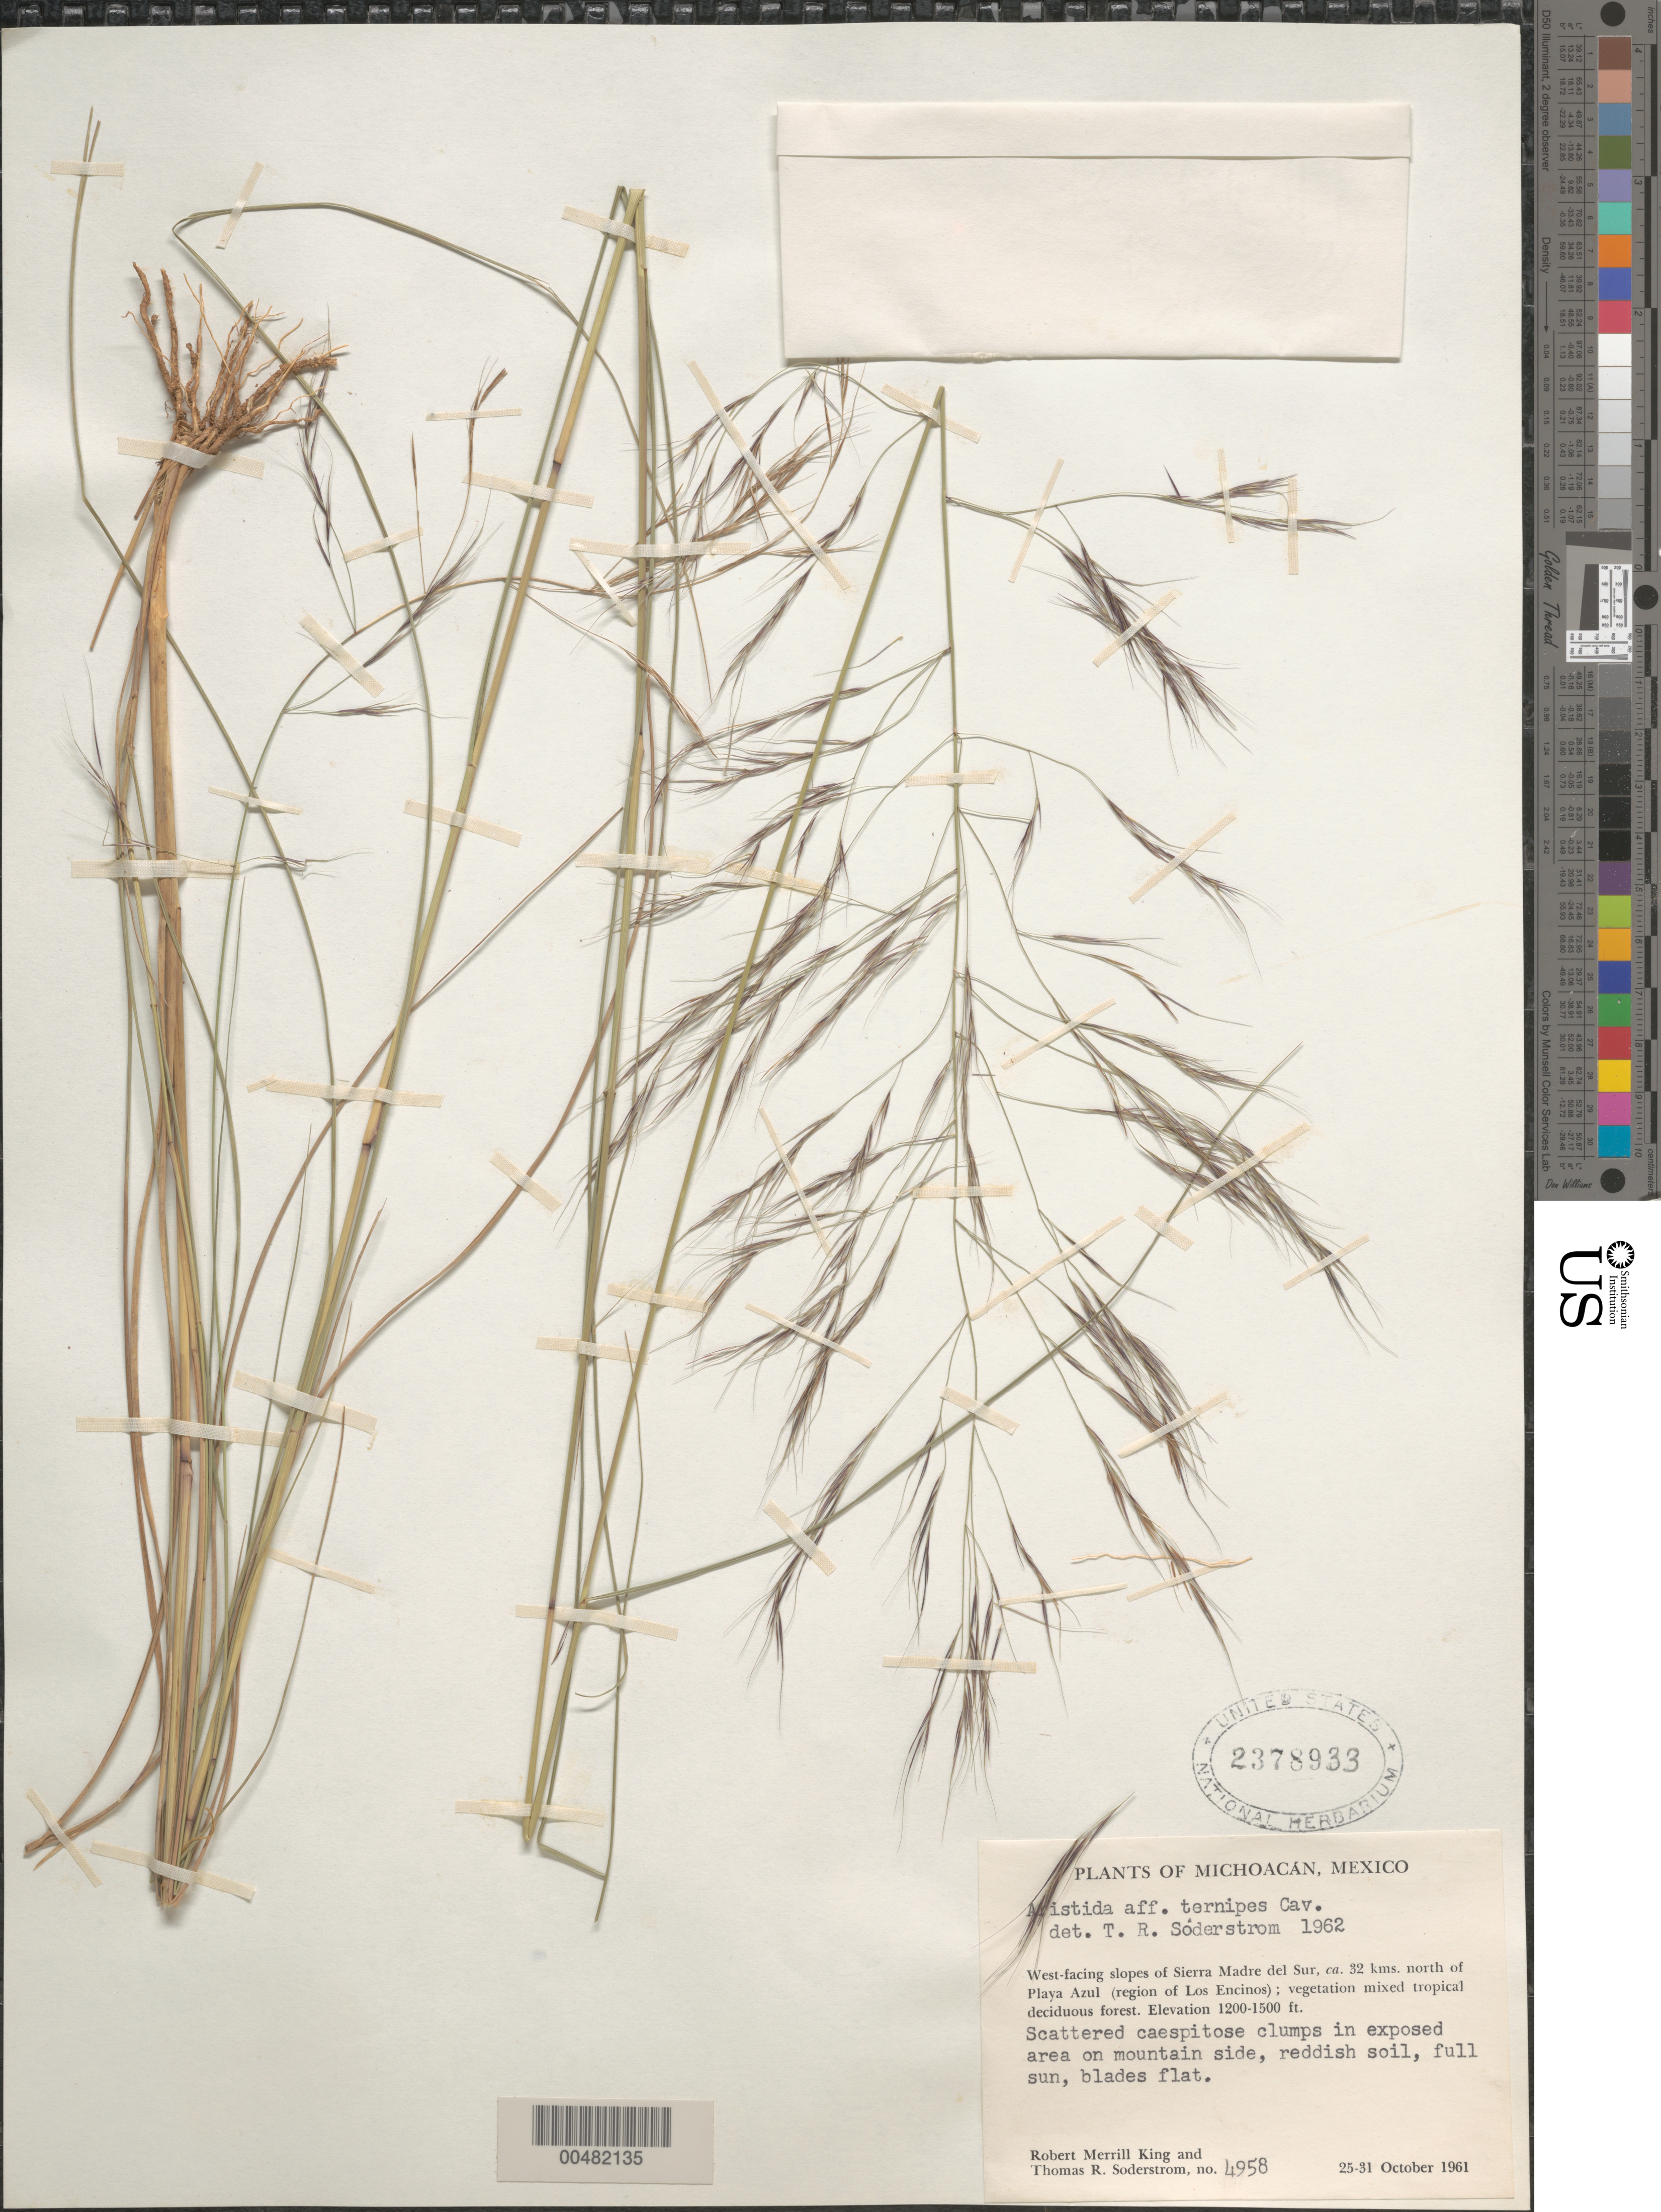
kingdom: Plantae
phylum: Tracheophyta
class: Liliopsida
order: Poales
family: Poaceae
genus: Aristida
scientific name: Aristida ternipes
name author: Cav.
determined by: Soderstrom, T. R.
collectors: R. M. King & T. R. Soderstrom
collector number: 4958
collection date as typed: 25 Oct 1961 to 31 Oct 1961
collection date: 1961-10-25/1961-10-31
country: Mexico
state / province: Michoacán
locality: West-facing slopes of Sierra Madre del Sur, ca. 32 km N of Playa Azul (Region of Los Encinos)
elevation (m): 366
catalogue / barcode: US 2378933